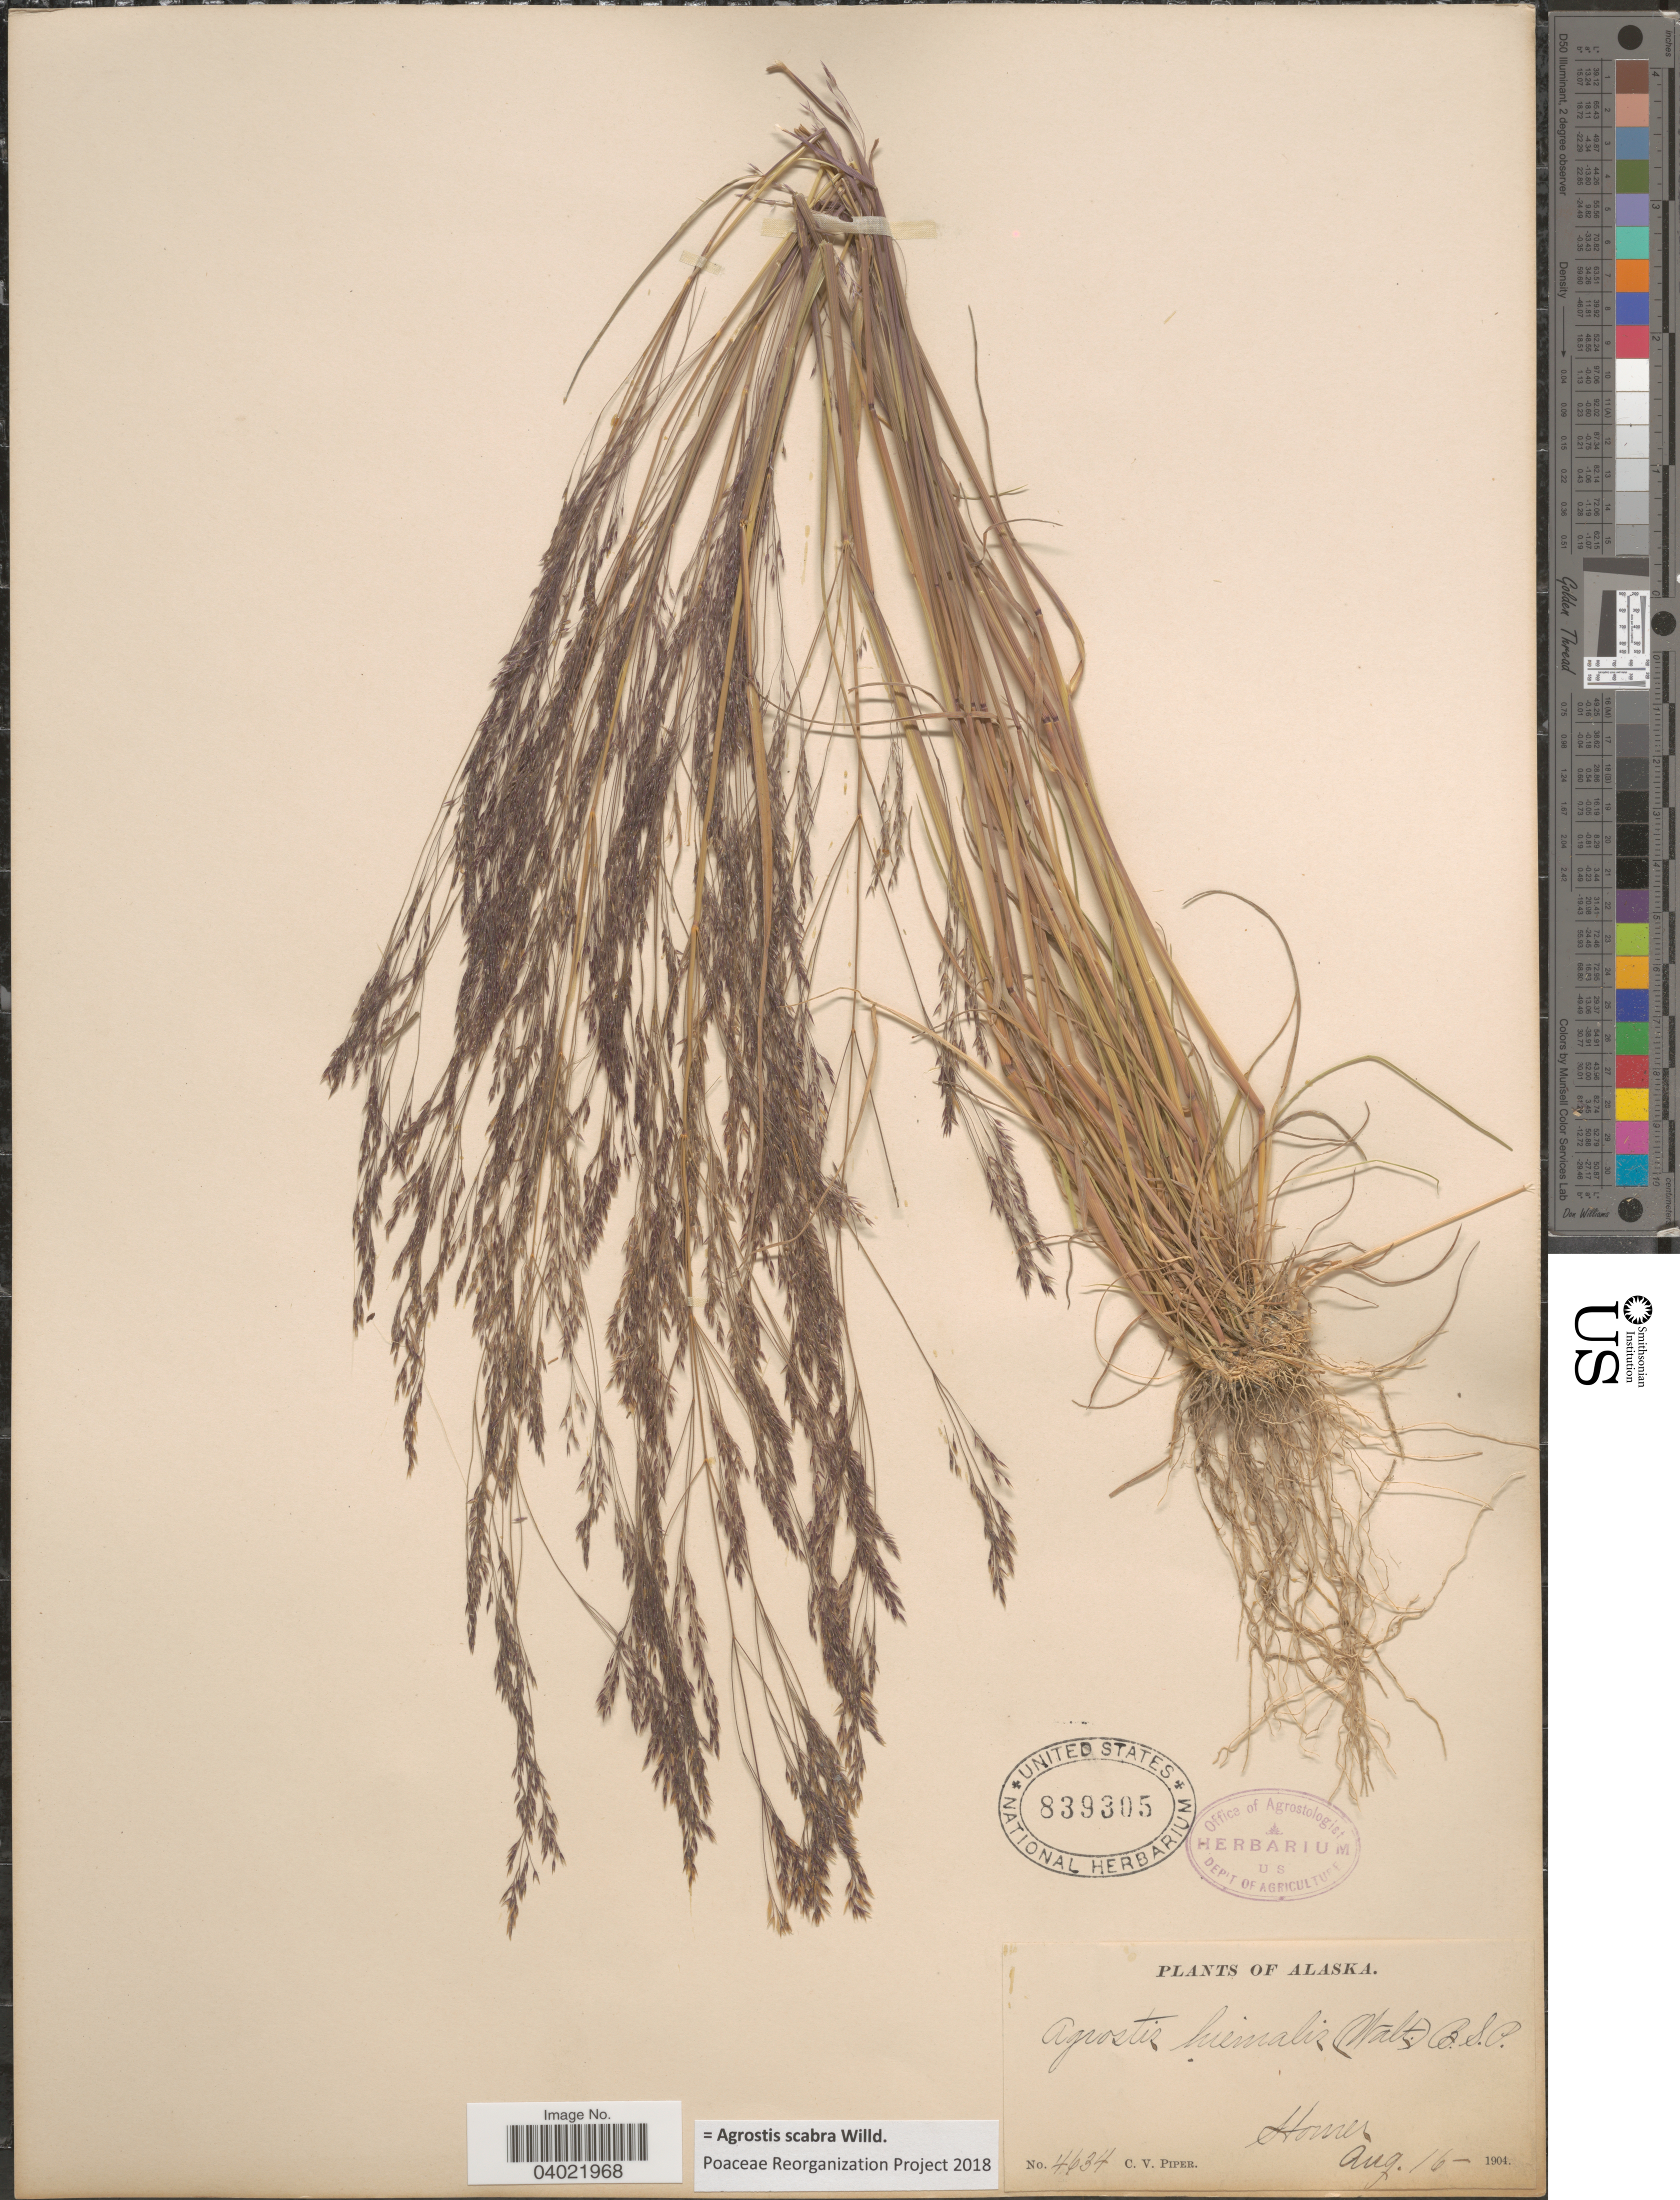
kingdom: Plantae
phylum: Tracheophyta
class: Liliopsida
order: Poales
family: Poaceae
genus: Agrostis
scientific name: Agrostis scabra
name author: Willd.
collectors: C. V. Piper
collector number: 4634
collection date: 1904-08-16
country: United States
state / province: Alaska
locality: Homer.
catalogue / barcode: US 839305